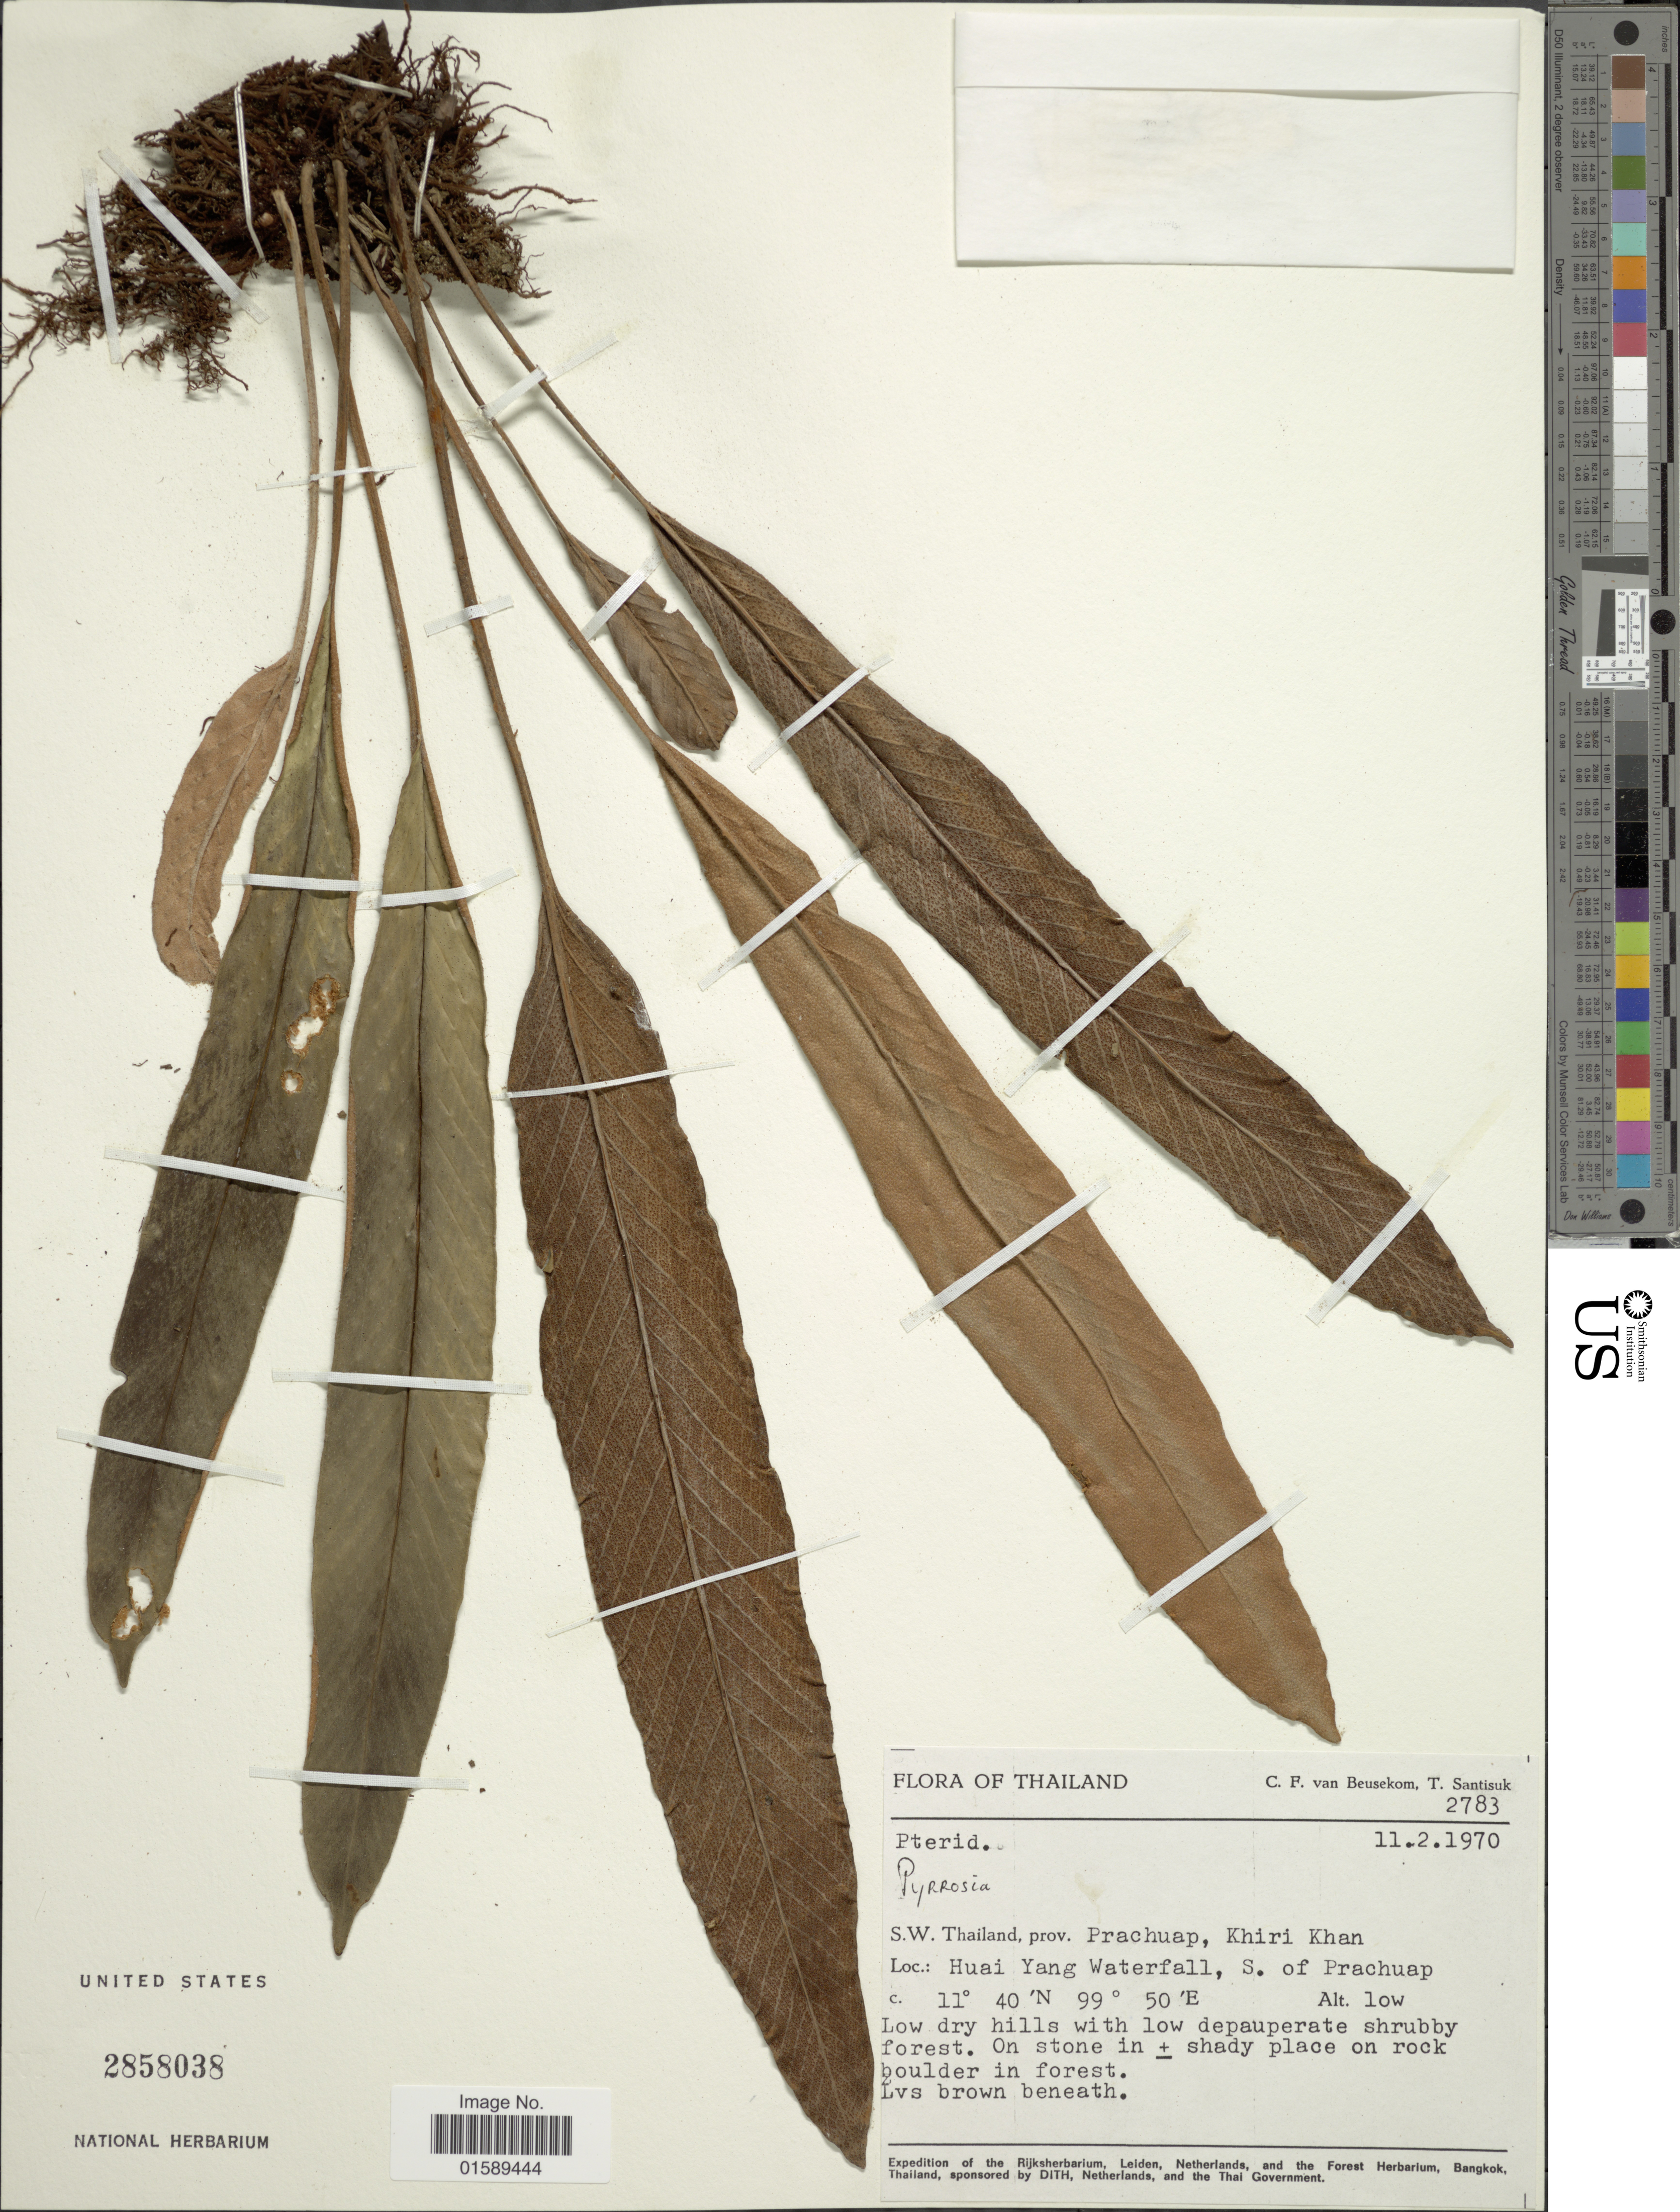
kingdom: Plantae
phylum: Tracheophyta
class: Polypodiopsida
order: Polypodiales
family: Polypodiaceae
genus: Pyrrosia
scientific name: Pyrrosia stigmosa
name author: (Sw.) Ching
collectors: C. F. Beusekom & T. Santisuk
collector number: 2783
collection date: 1970-02-11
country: Thailand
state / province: Prachuap Khiri Khan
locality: Thailand, S.W. Thailand, prov. Prachuap, Khri Khan, Haui Yang Waterfall, S. of Prachuap.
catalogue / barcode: US 2858038